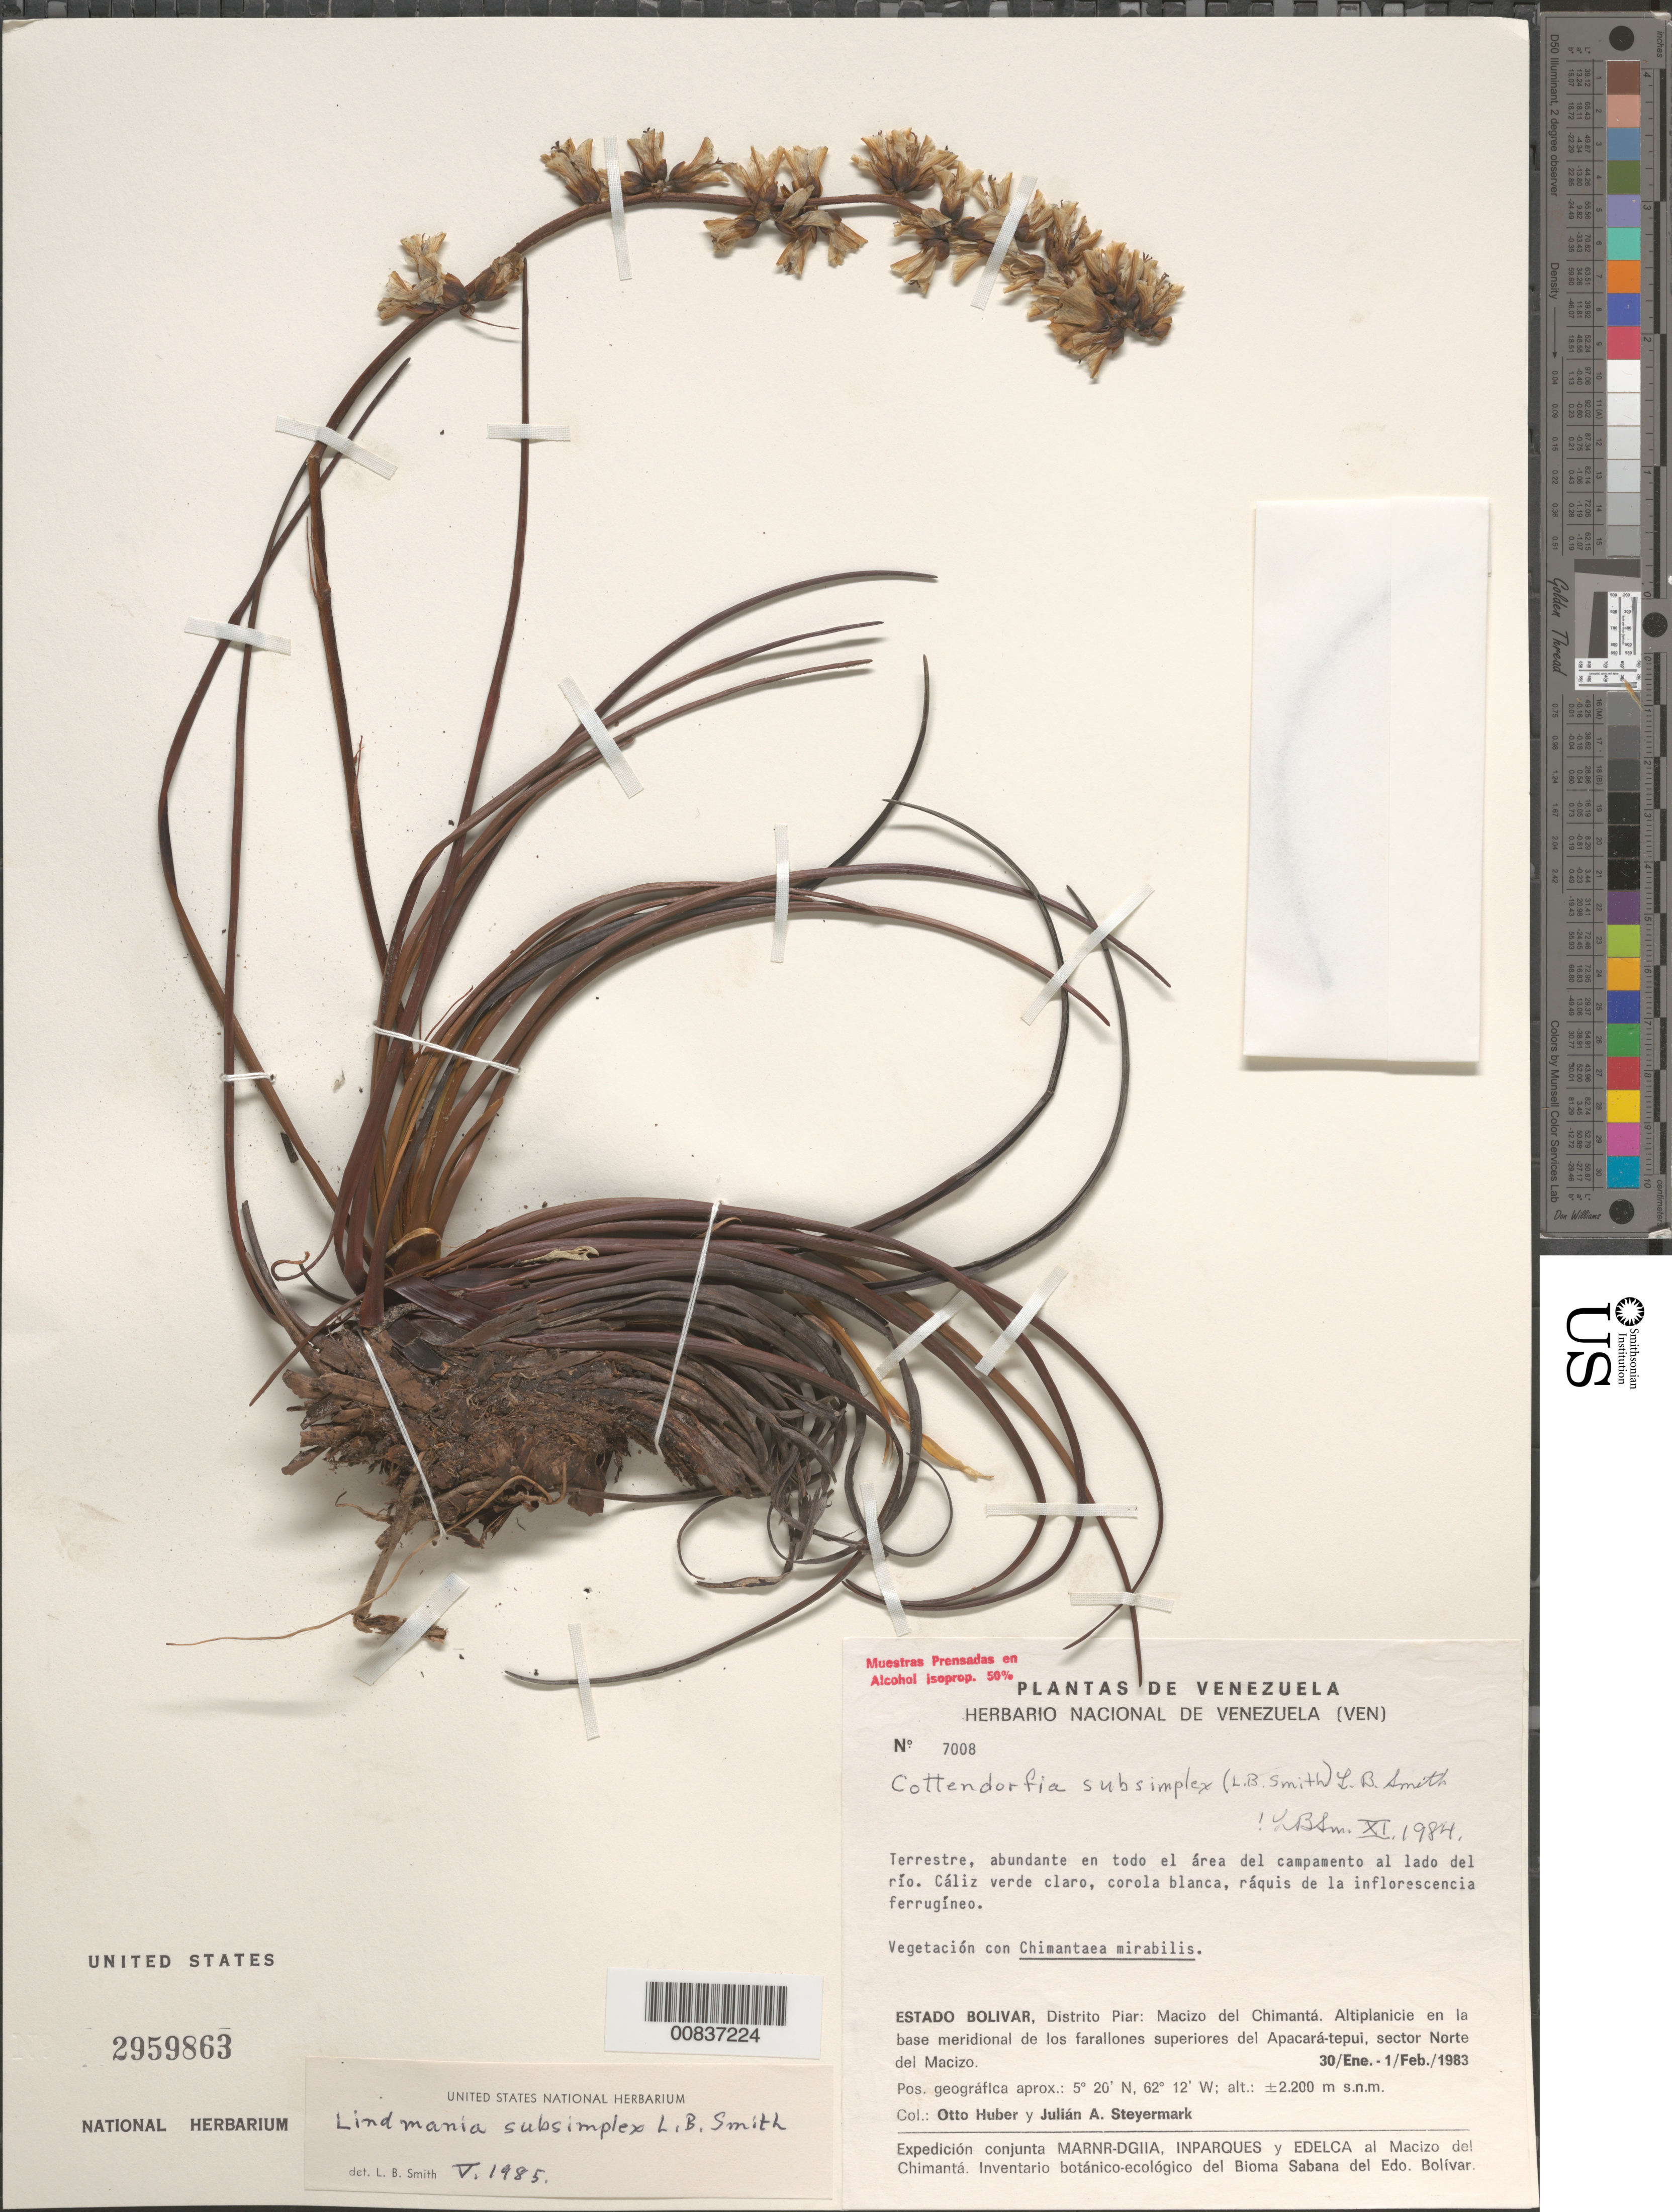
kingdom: Plantae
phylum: Tracheophyta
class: Liliopsida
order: Poales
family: Bromeliaceae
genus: Lindmania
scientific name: Lindmania subsimplex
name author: L.B. Sm.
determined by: Smith, Lyman B., (US), NMNH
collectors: O. Huber & J. Steyermark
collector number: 7008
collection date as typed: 30-Jan-83 to 1-Feb-84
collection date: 1983-01-30/1984-02-01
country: Venezuela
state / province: Bolívar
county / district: Piar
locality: Macizo del Chimantá, altiplanicie en la base meridional de los farallones superíores del Apácara-tepuí, sector Norte del Macizo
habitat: Altiplanicie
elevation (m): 2200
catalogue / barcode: US 2959863